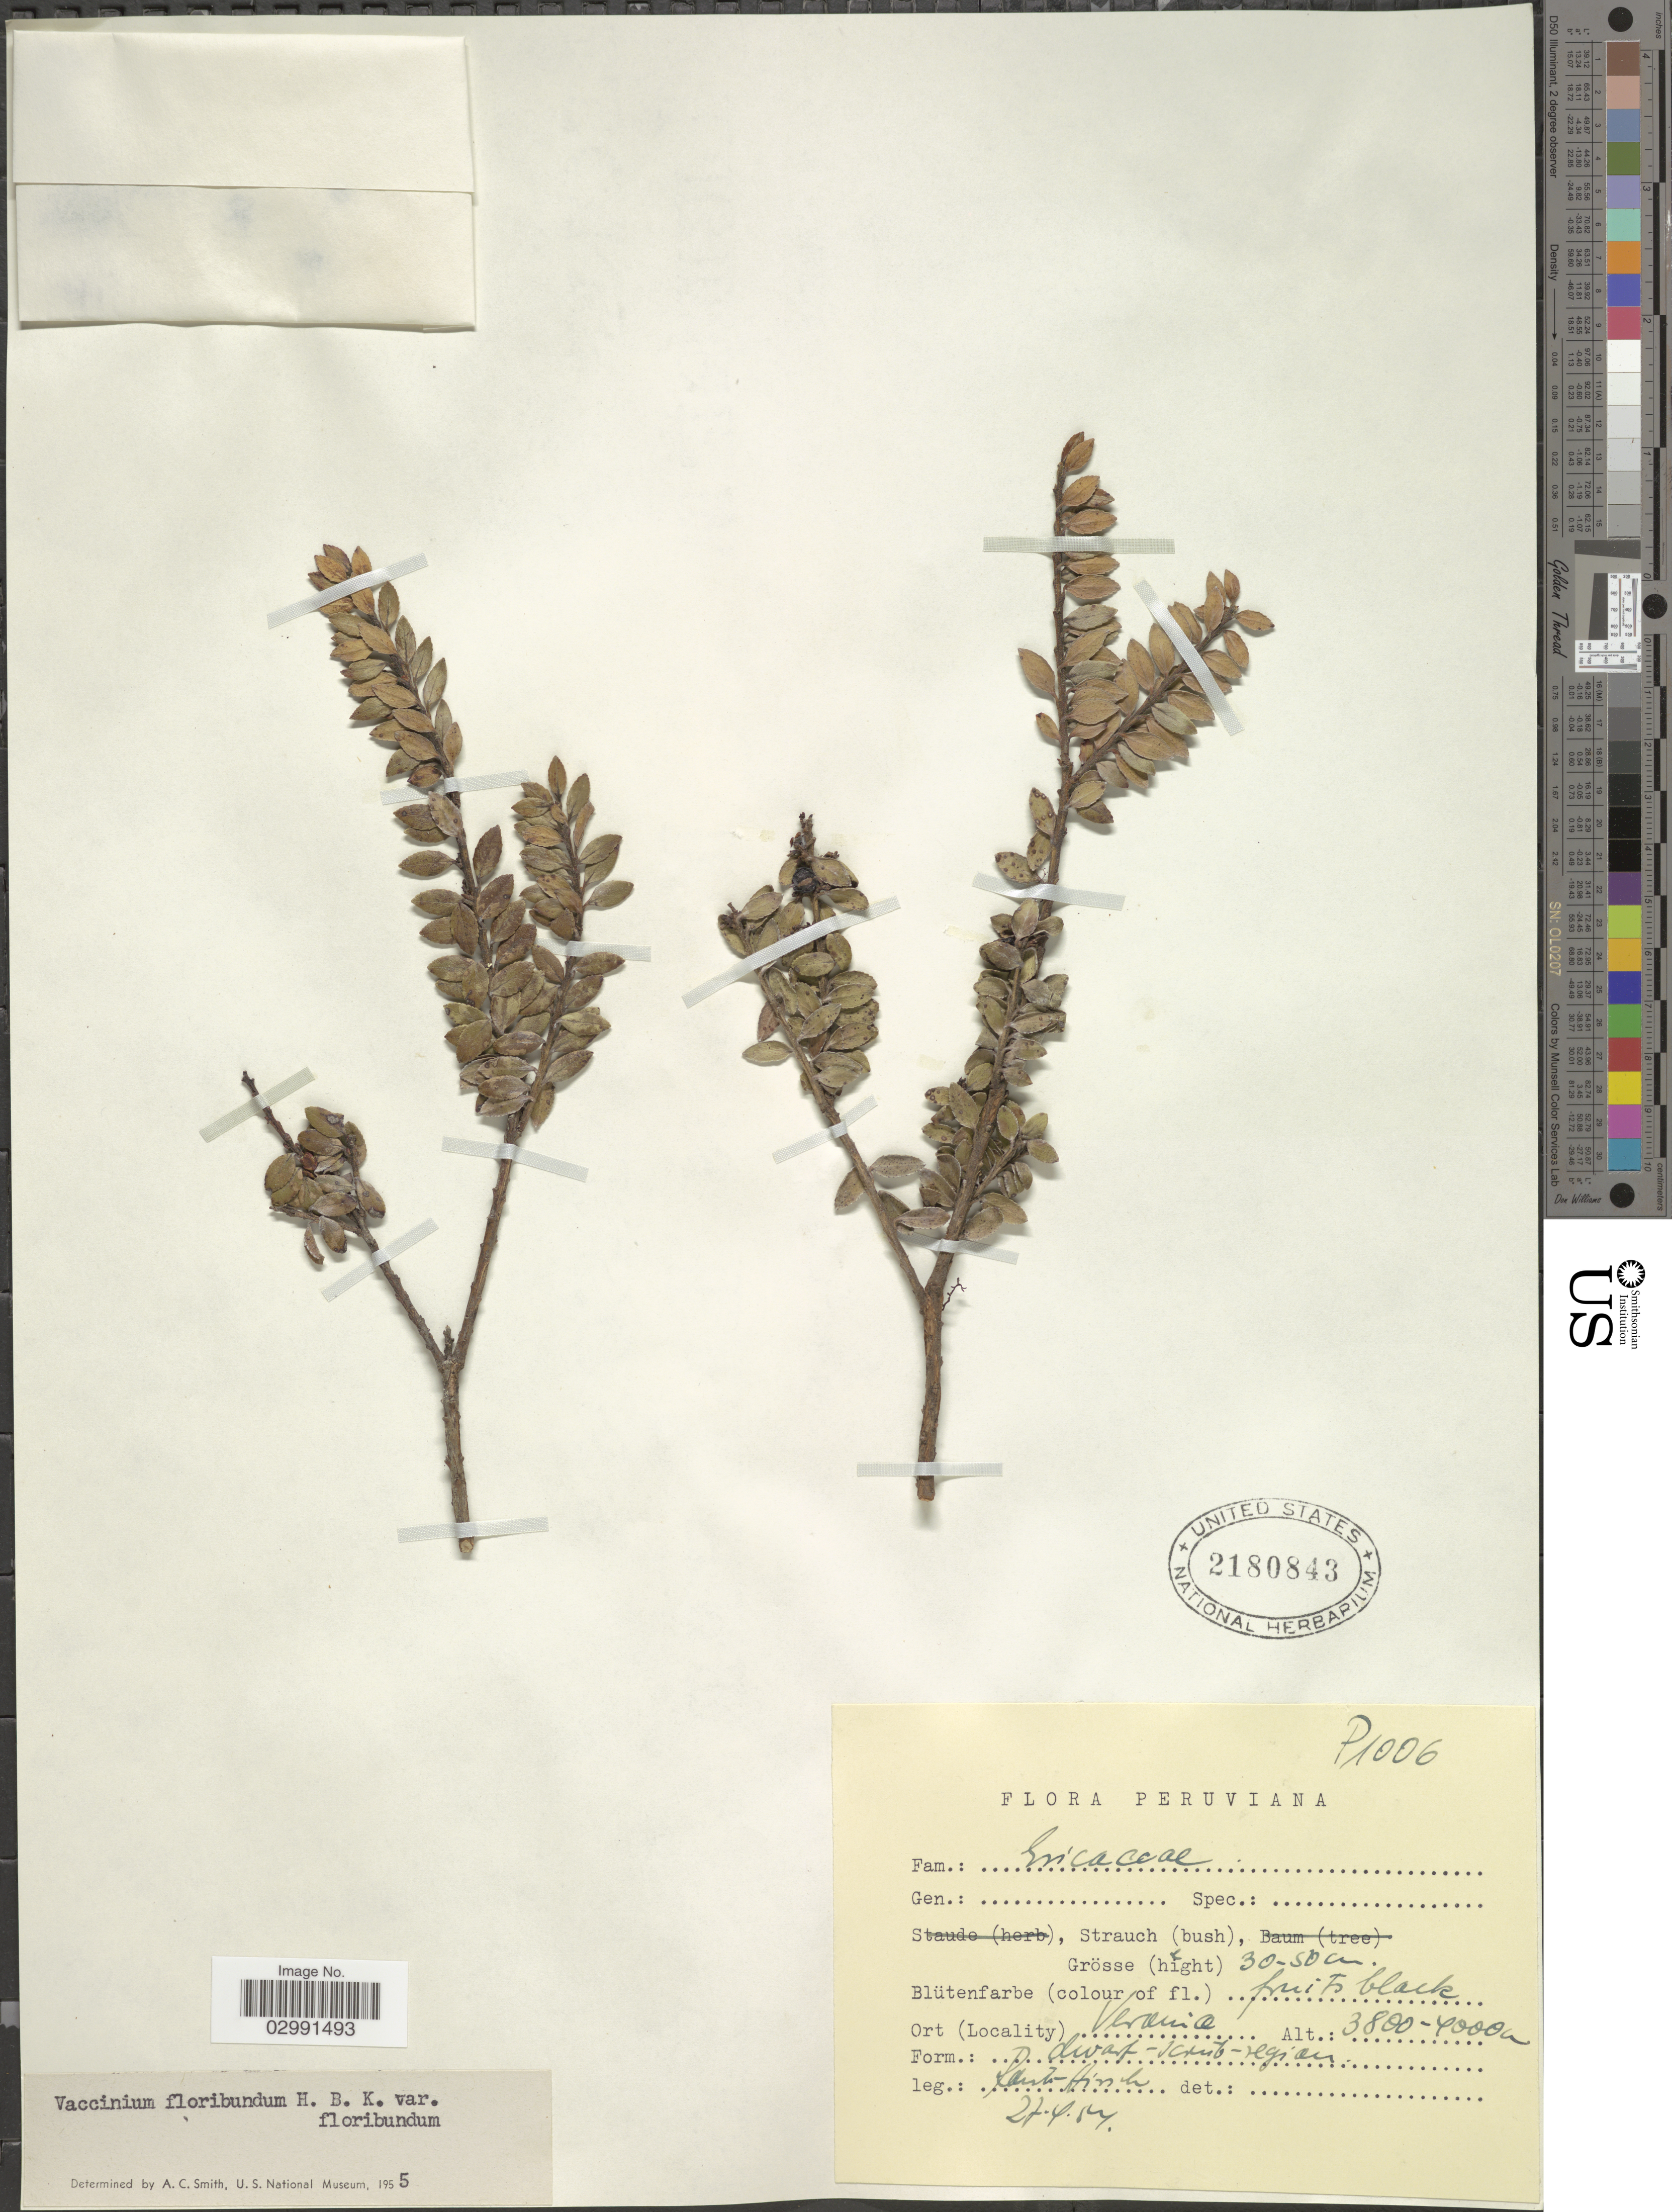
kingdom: Plantae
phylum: Tracheophyta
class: Magnoliopsida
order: Ericales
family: Ericaceae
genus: Vaccinium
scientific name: Vaccinium floribundum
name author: Kunth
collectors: W. Rauh & G. Hirsch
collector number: P1006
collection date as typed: Transcribed d/m/y: 27/4/54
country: Peru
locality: Veronica.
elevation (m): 3800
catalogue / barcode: US 2180843